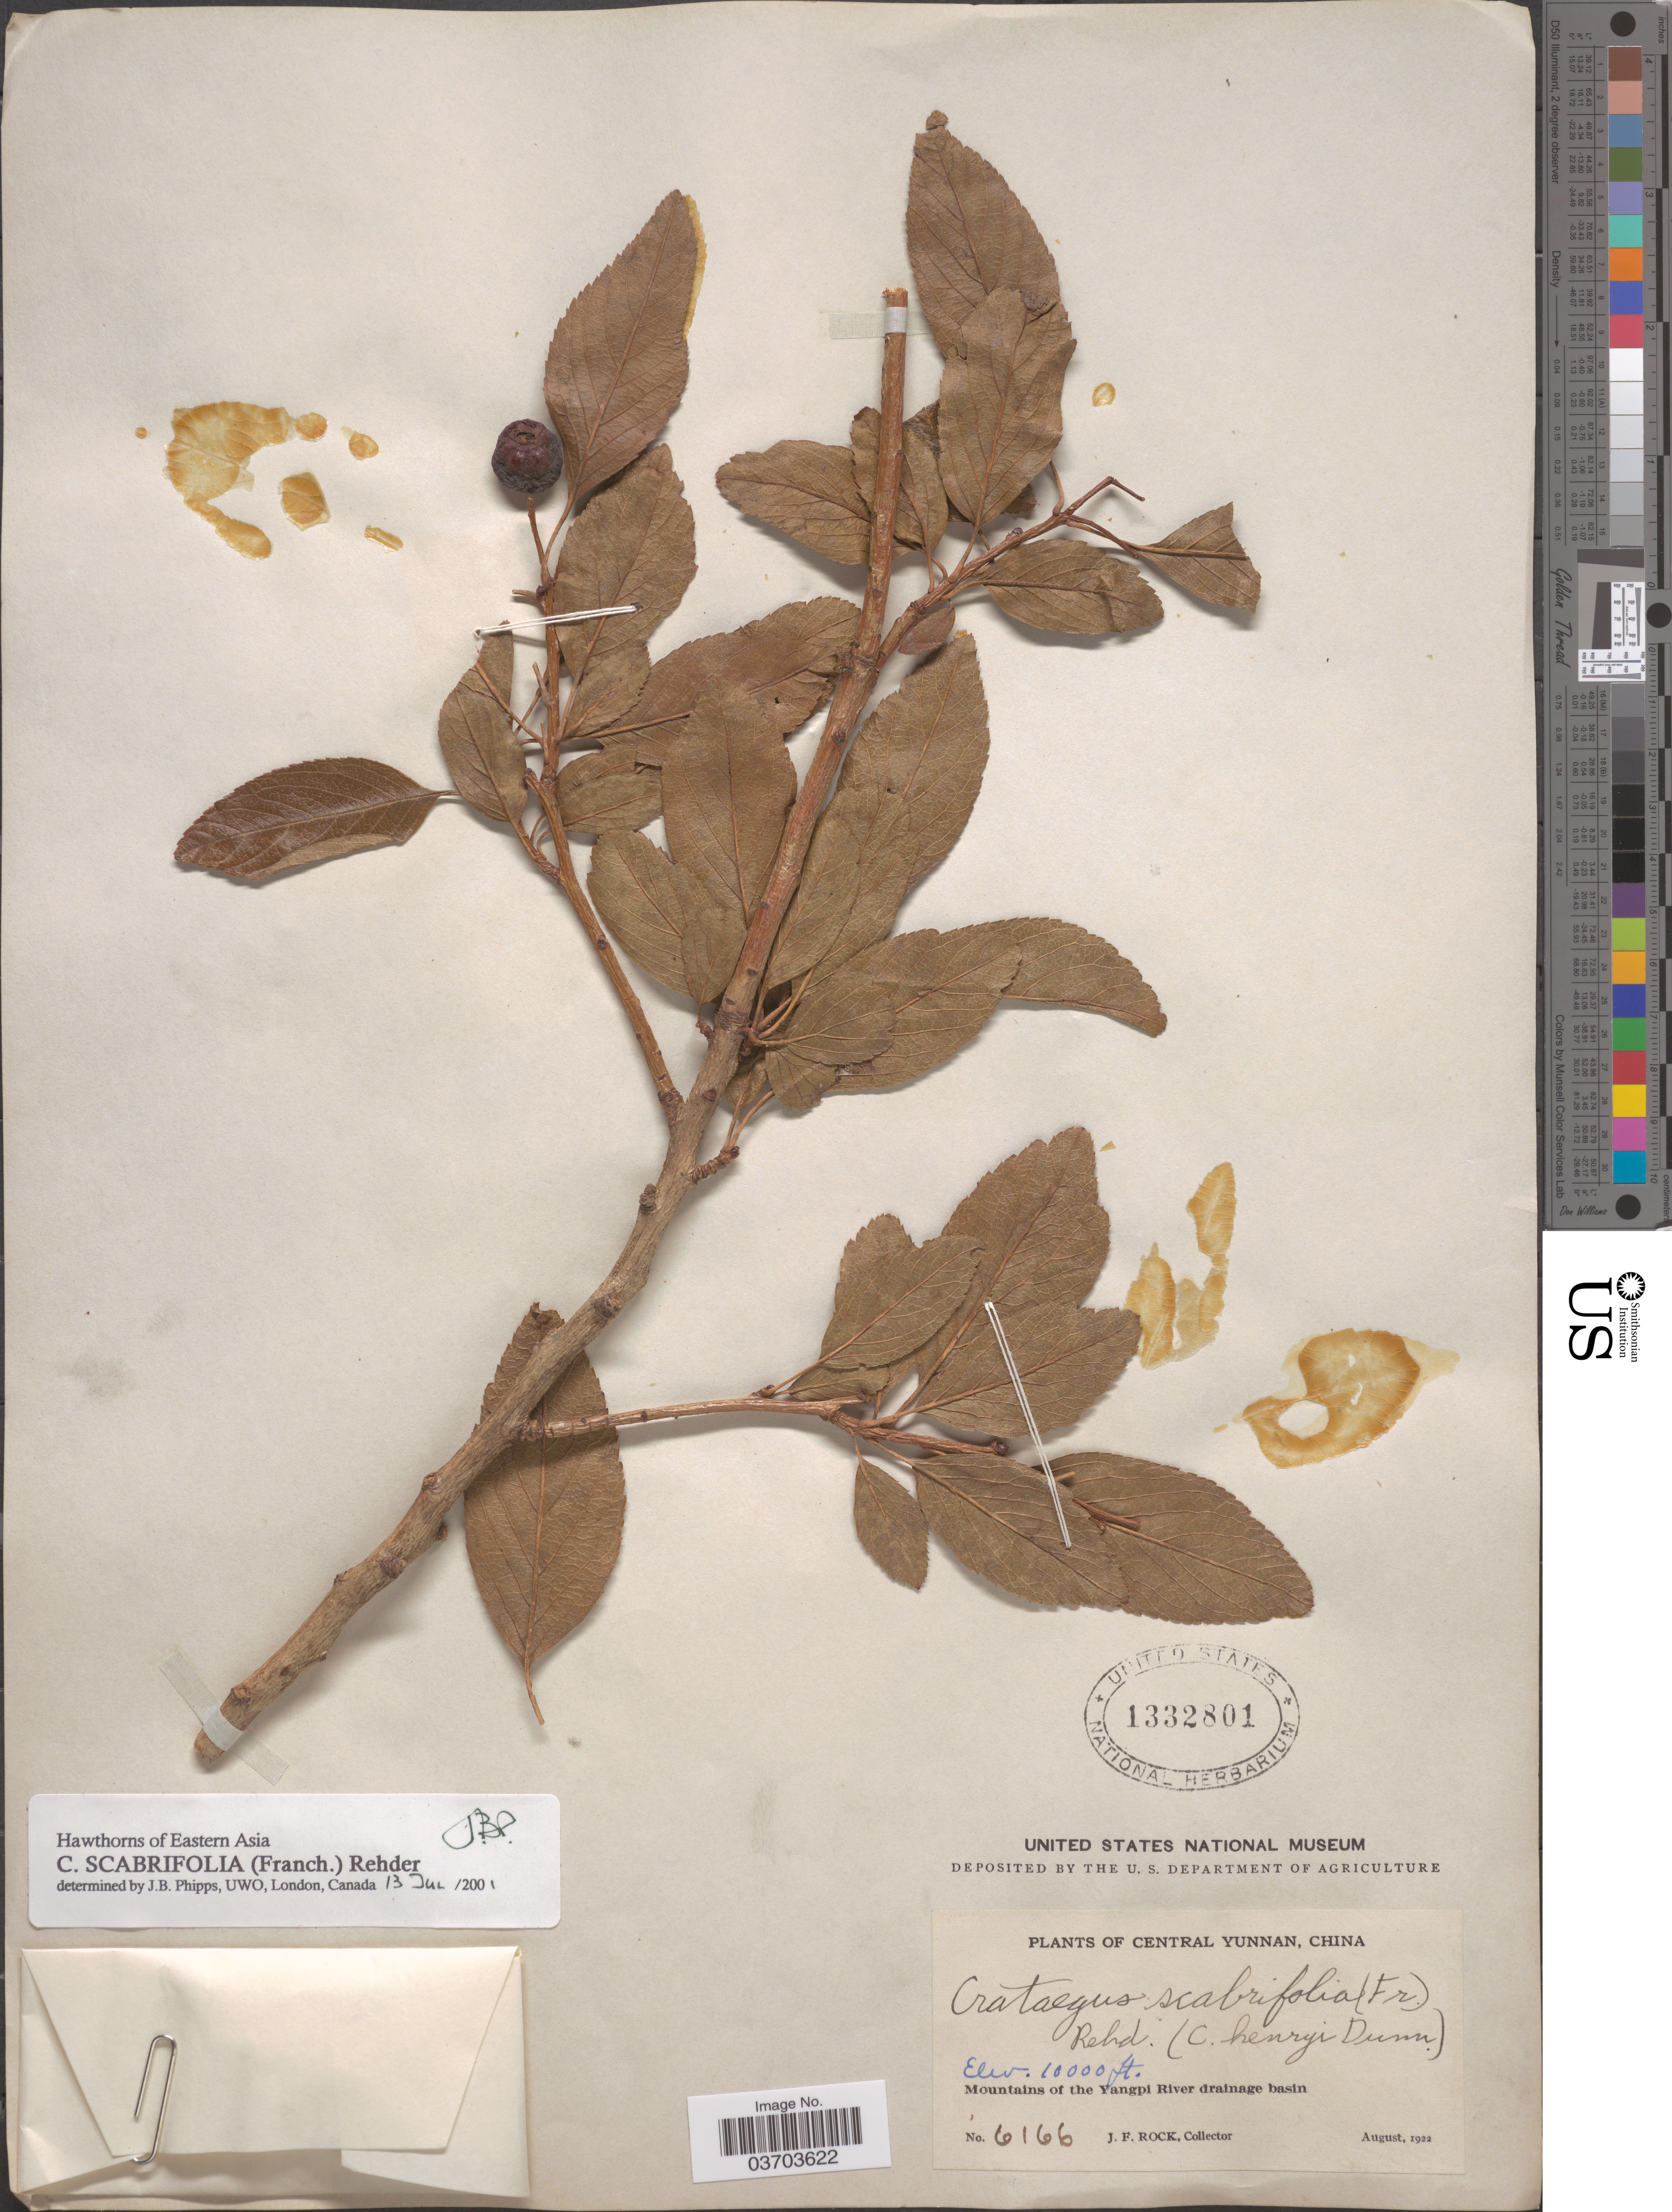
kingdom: Plantae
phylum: Tracheophyta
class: Magnoliopsida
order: Rosales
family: Rosaceae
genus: Crataegus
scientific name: Crataegus scabrifolia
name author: (Franch.) Rehder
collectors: J. Rock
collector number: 6166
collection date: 1922-08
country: China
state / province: Yunnan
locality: Central Yunnan. Mountains of the Yangpi River drainage basin.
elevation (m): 3048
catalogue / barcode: US 1332801